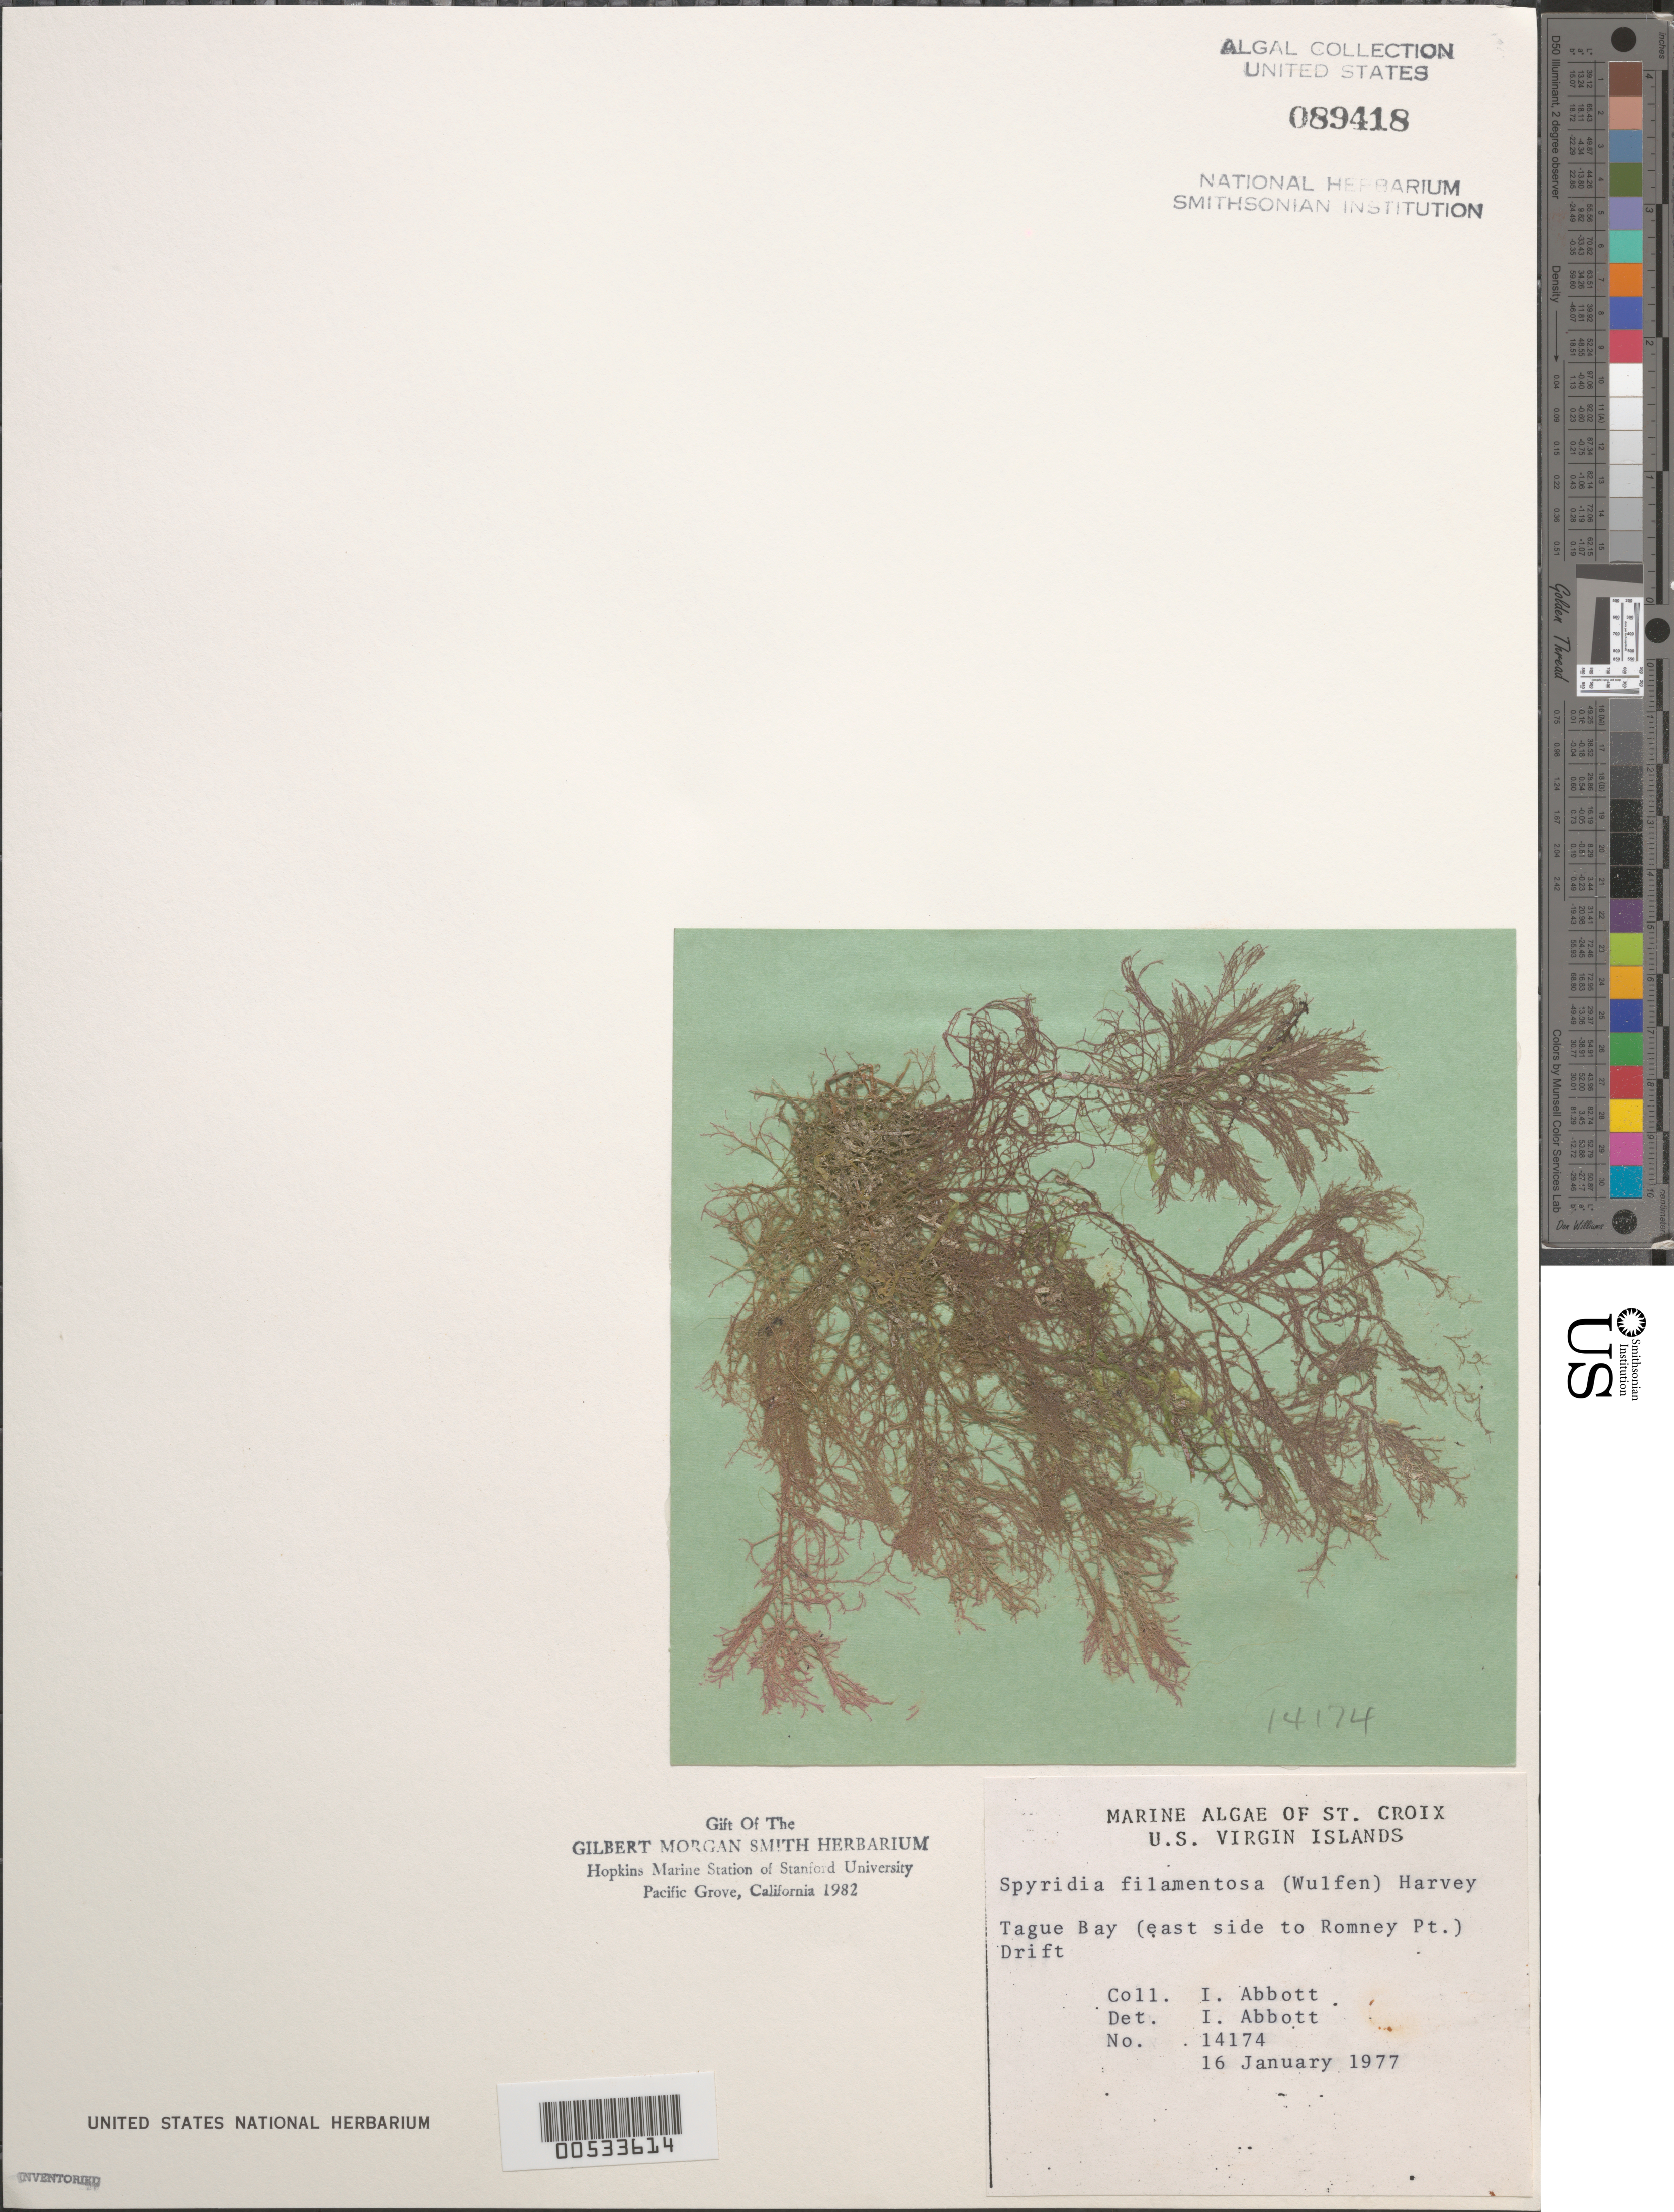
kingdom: Plantae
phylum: Rhodophyta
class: Florideophyceae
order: Ceramiales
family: Spyridiaceae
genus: Spyridia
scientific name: Spyridia filamentosa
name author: (Wulfen) Harv.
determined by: Abbott, Isabella A.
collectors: I. A. Abbott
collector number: IAA 14174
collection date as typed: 16 Jan 1977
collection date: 1977-01-16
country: U.S. Virgin Islands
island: St. Croix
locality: Tague Bay, Romney Point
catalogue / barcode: US 89418